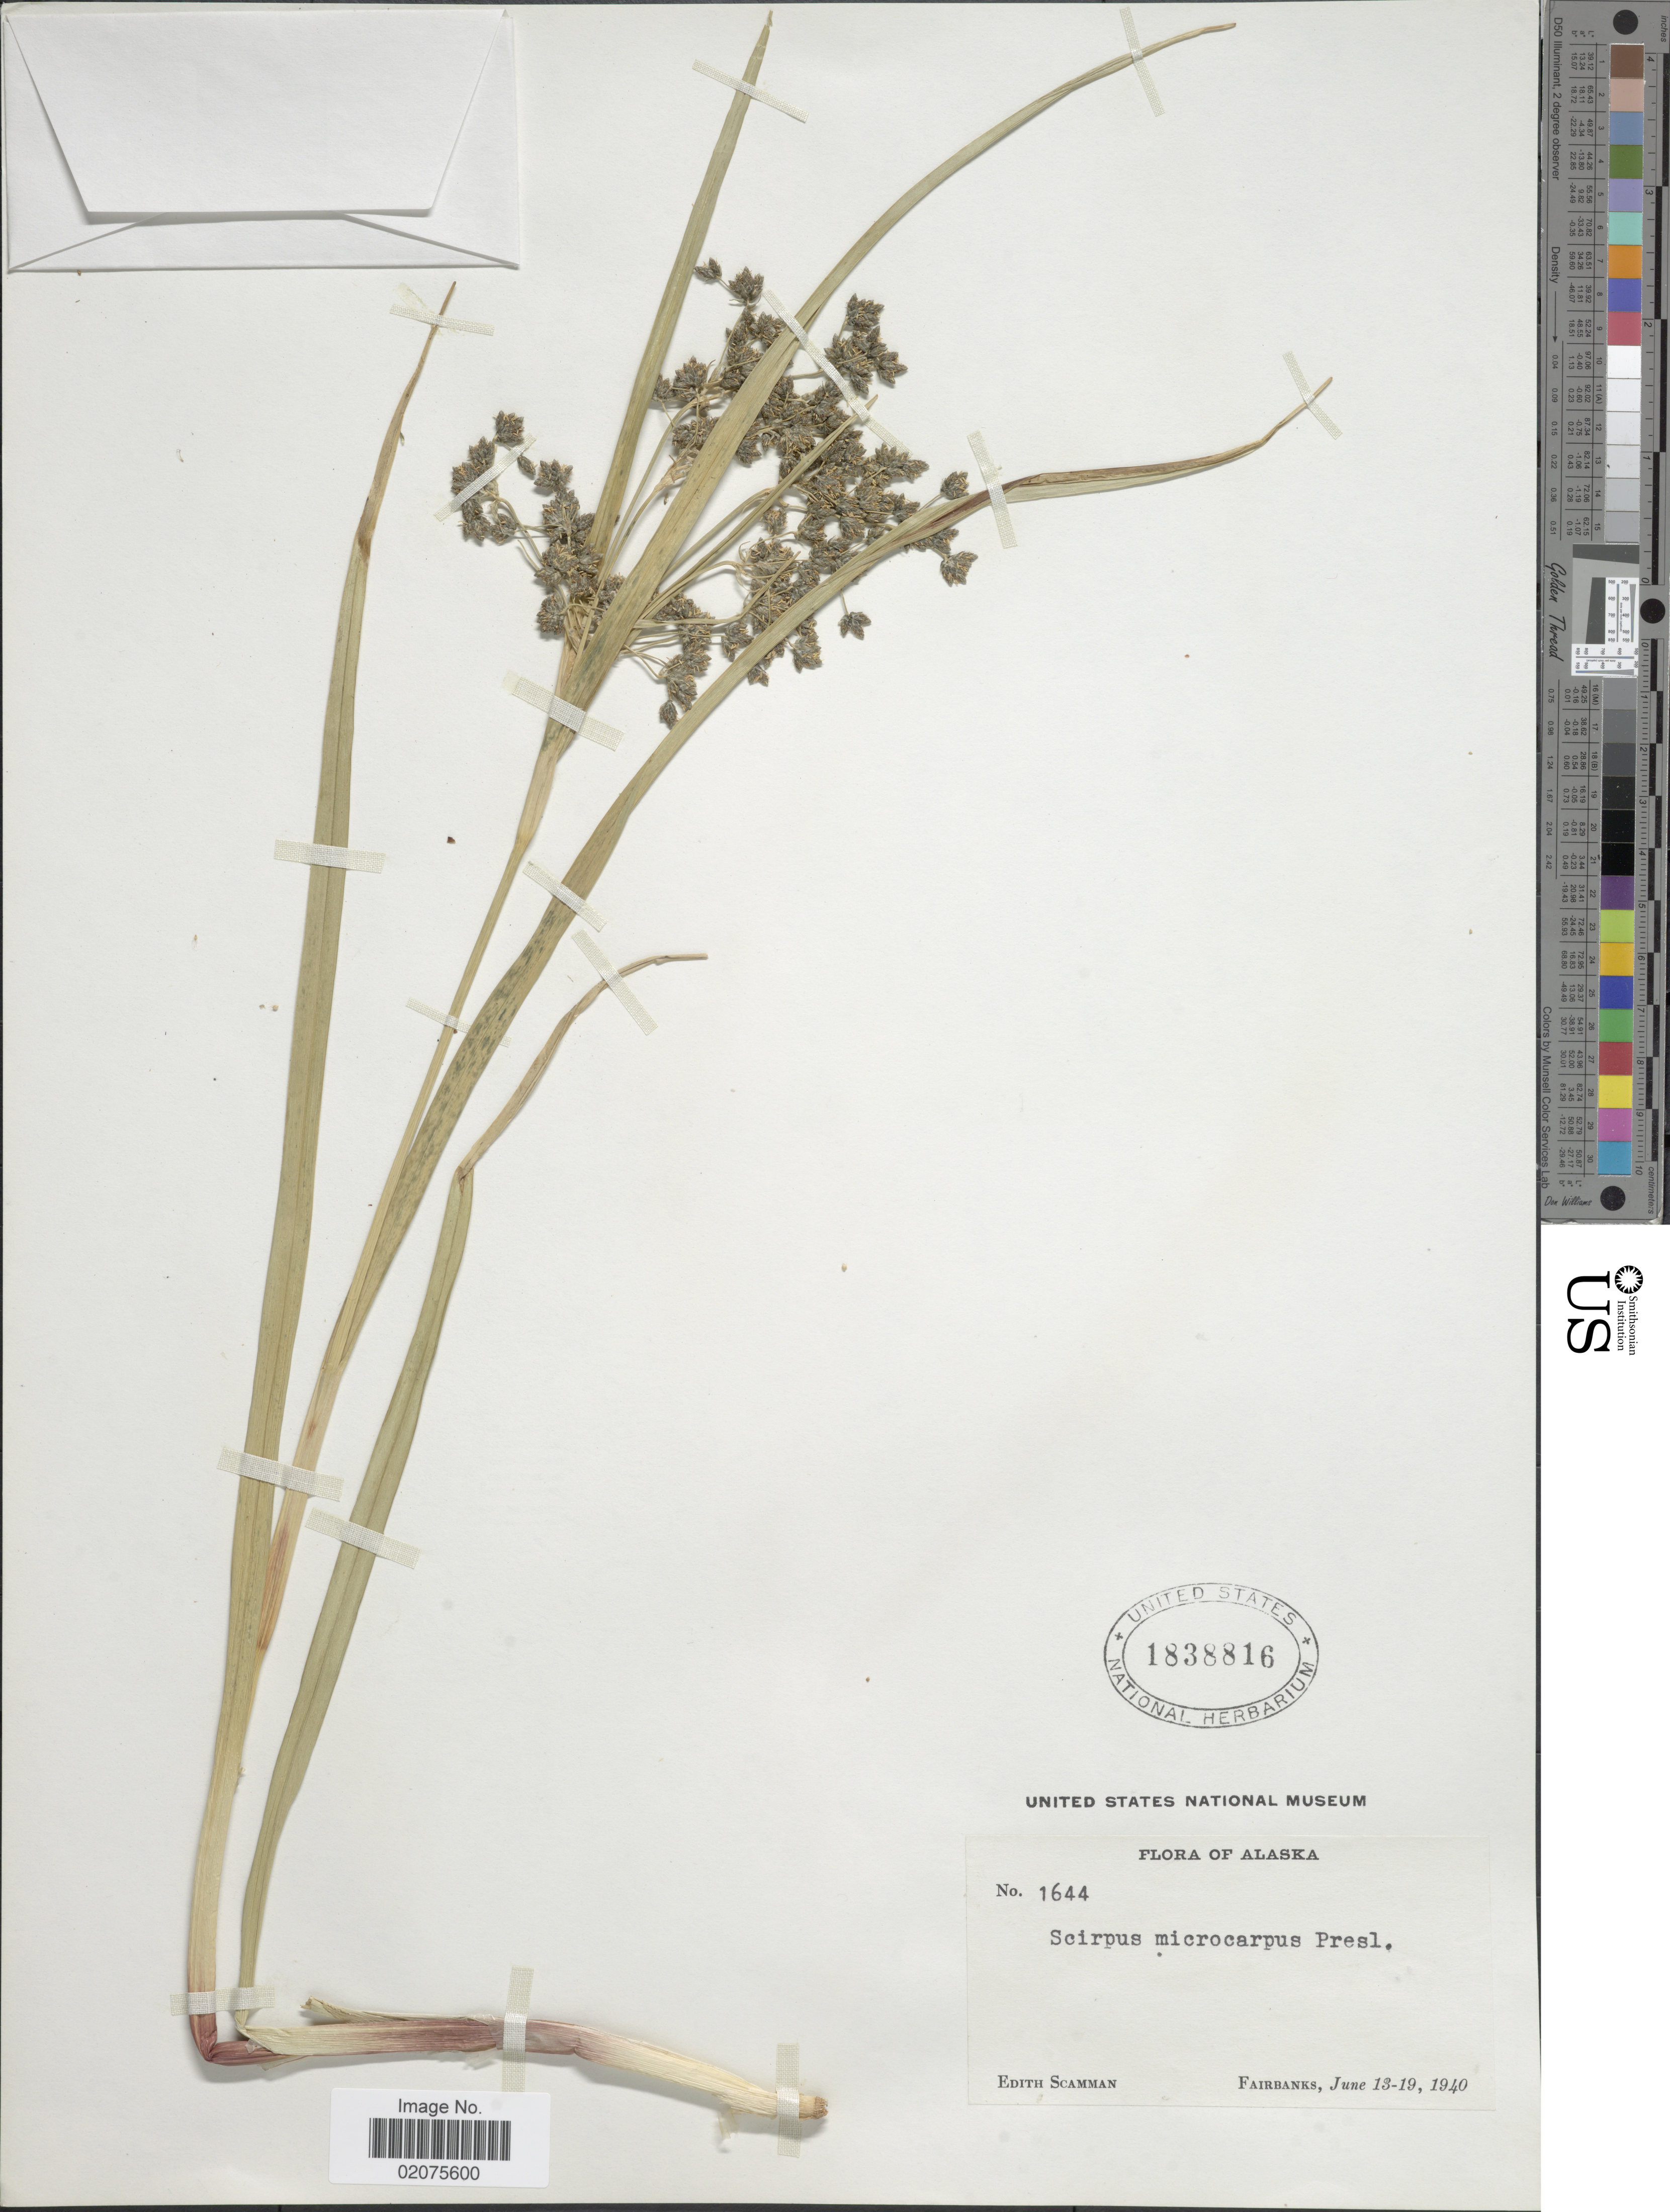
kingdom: Plantae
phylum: Tracheophyta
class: Liliopsida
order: Poales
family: Cyperaceae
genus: Scirpus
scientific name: Scirpus microcarpus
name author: J. Presl & C. Presl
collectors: E. Scamman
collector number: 1644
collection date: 1940-06-13/1940-06-19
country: United States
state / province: Alaska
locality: Fairbanks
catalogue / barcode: US 1838816